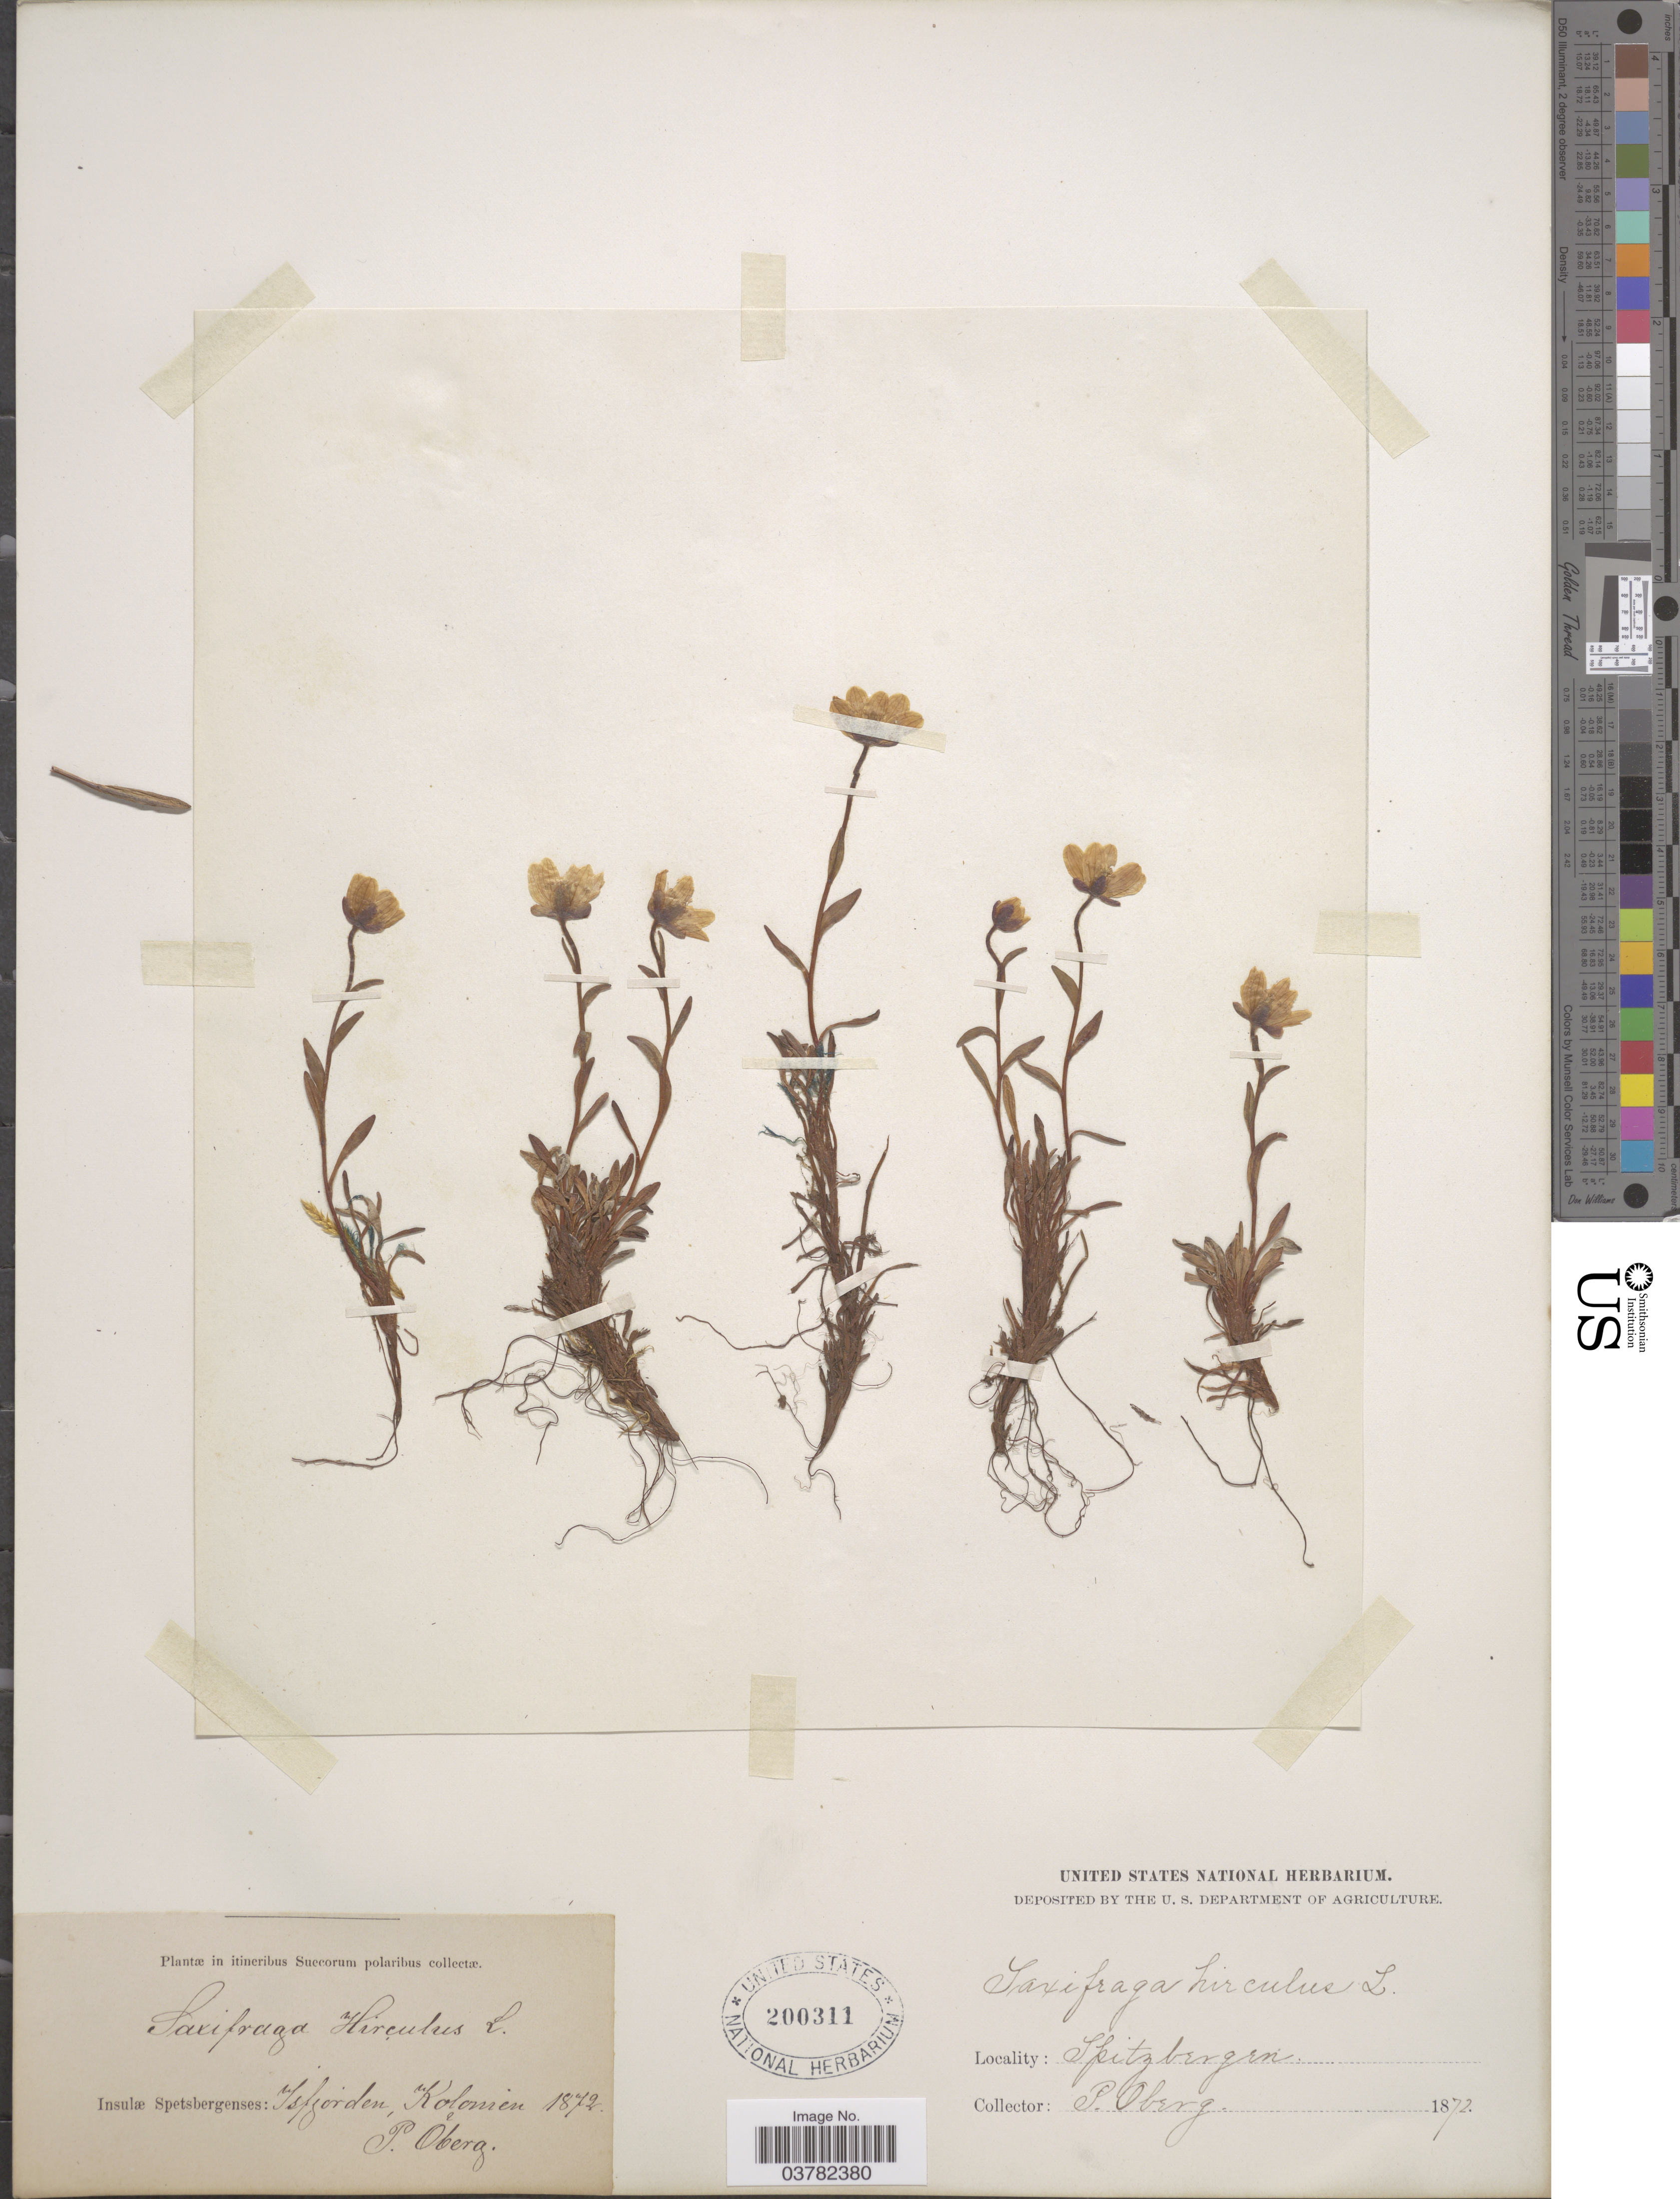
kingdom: Plantae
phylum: Tracheophyta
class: Magnoliopsida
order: Saxifragales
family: Saxifragaceae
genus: Saxifraga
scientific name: Saxifraga hirculus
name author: L.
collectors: P. Oberg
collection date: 1872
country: Norway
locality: Spitzbergen. Itineribus Suecorum polaribus. Insulæ Spetsbergenses: Isfjorden, Kolonien.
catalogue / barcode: US 200311